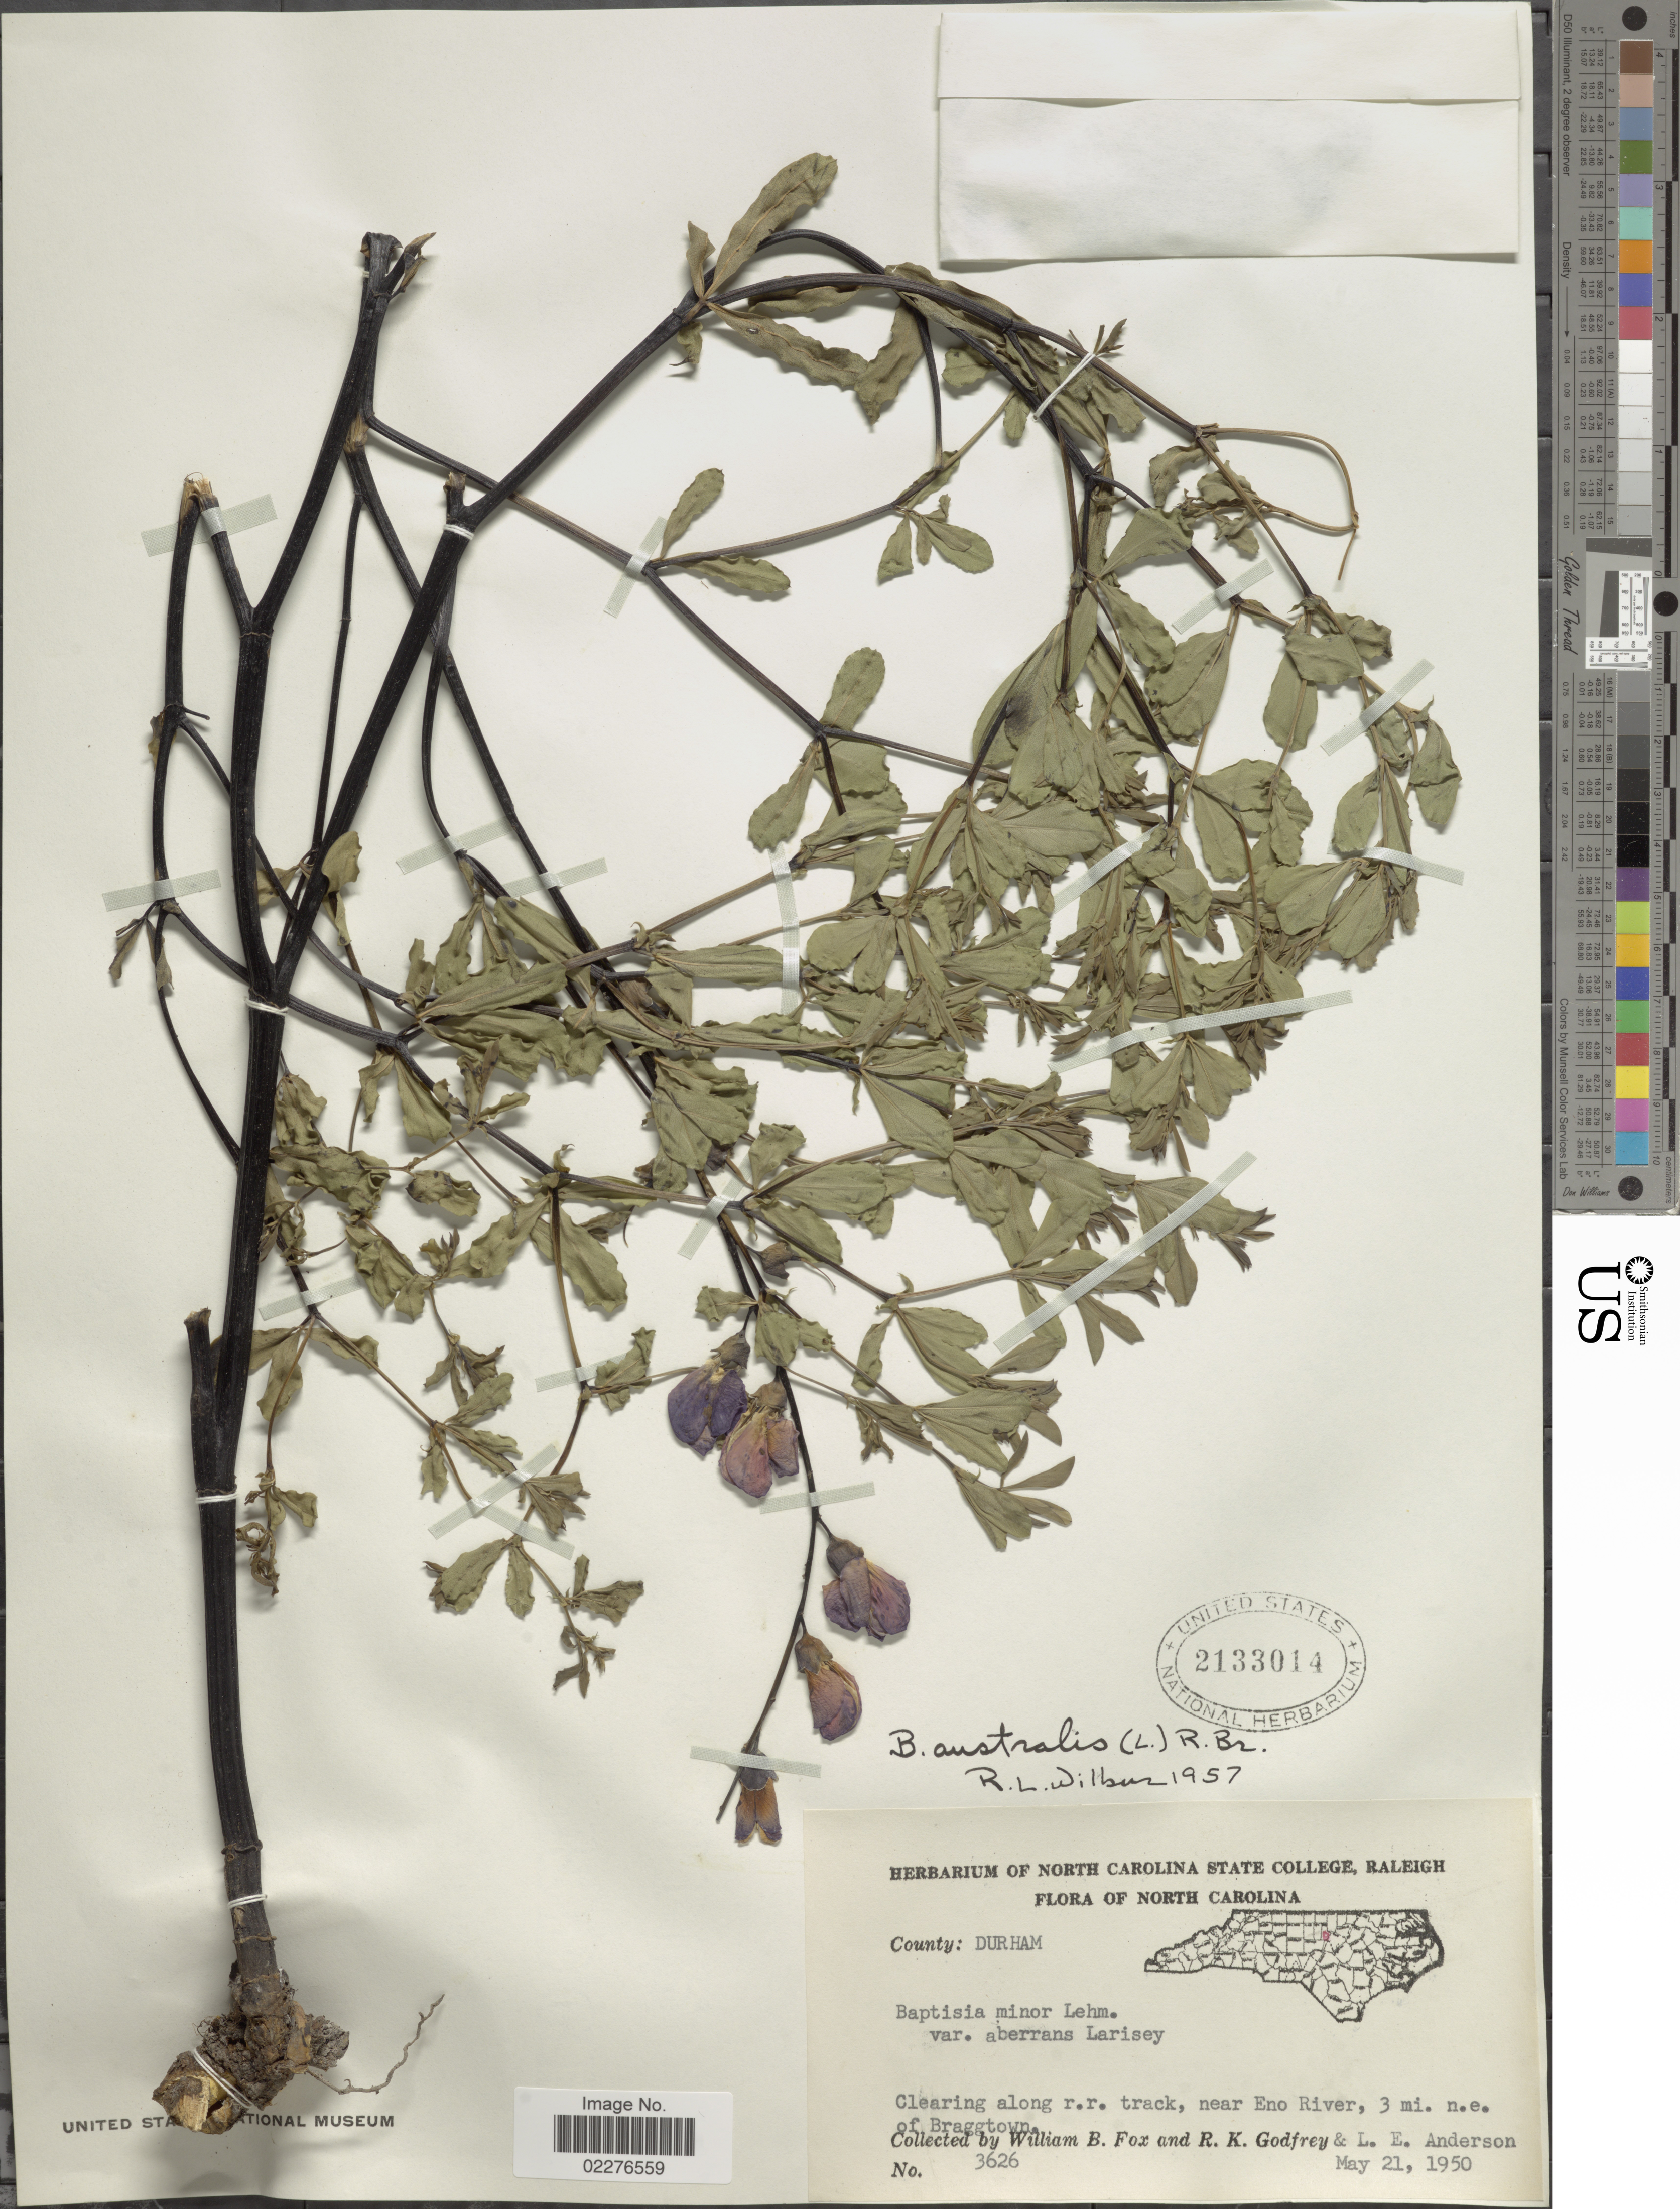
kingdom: Plantae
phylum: Tracheophyta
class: Magnoliopsida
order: Fabales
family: Fabaceae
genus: Baptisia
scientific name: Baptisia australis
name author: (L.) R. Br.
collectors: W. B. Fox, R. K. Godfrey & L. E. Anderson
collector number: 3626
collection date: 1950-05-21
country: United States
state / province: North Carolina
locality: Durham, Clearing along r.r. track, near Eno River, 3 mi n.e. of Braggtown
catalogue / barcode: US 2133014